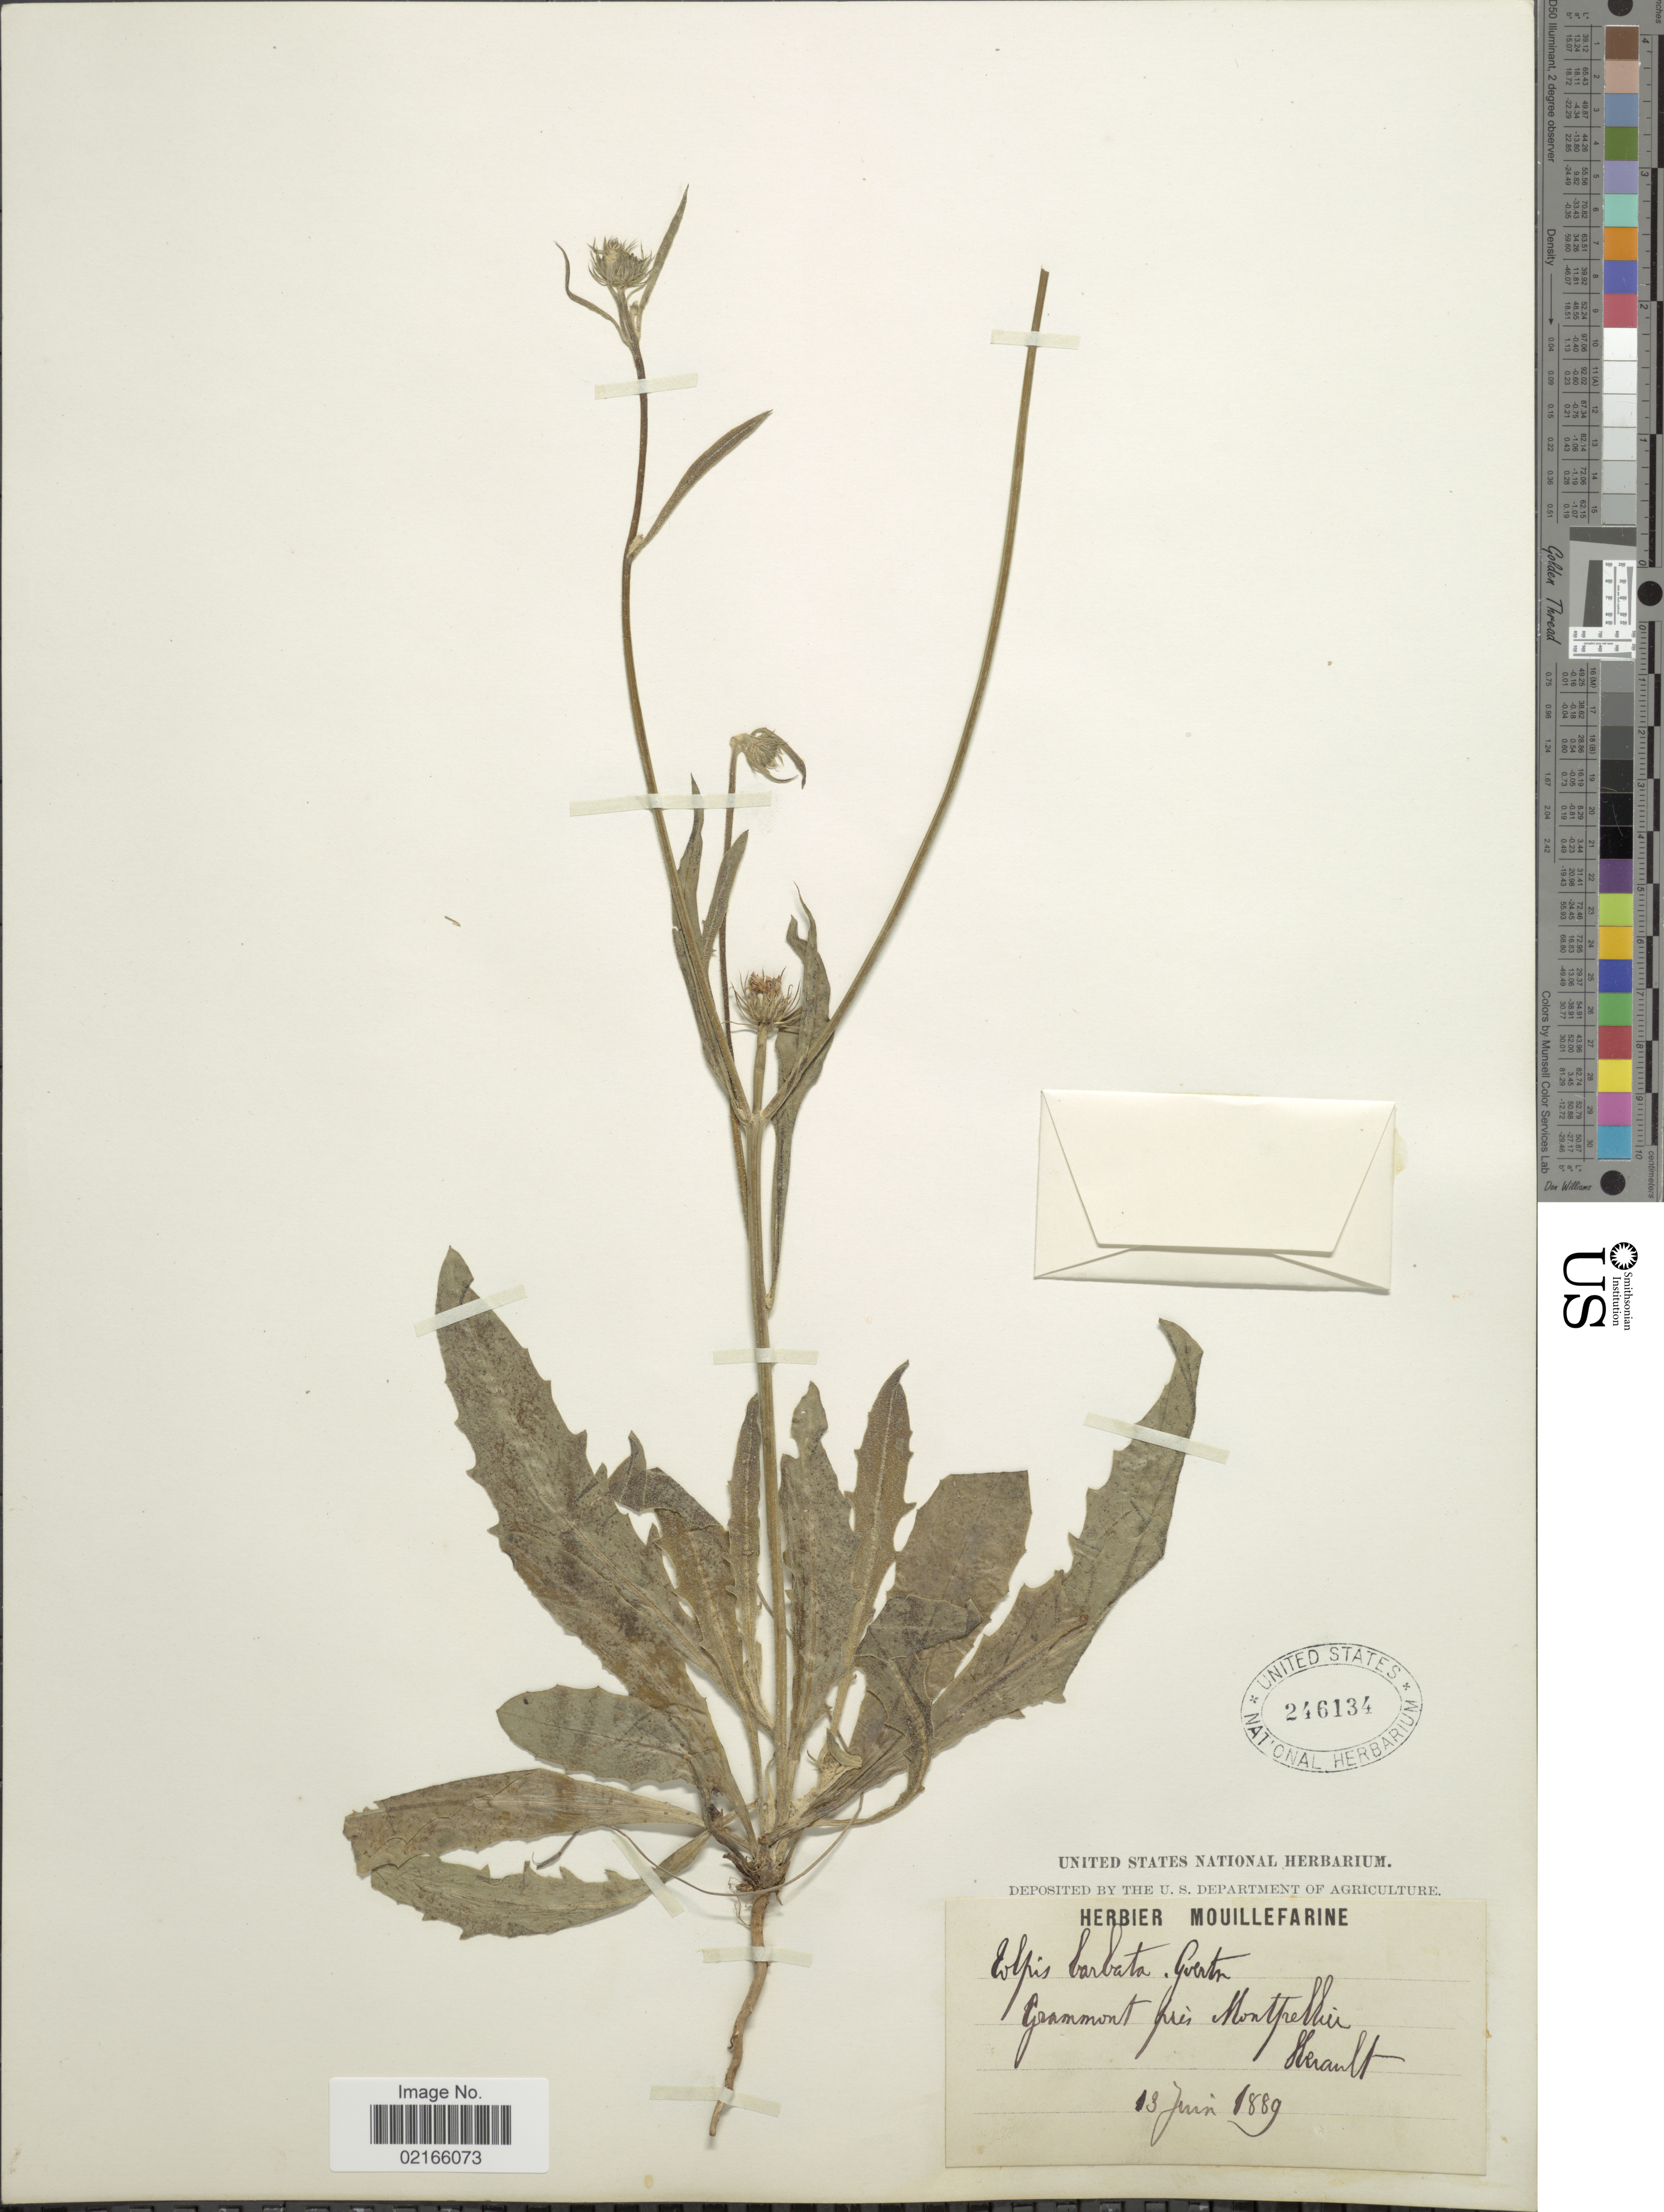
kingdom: Plantae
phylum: Tracheophyta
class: Magnoliopsida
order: Asterales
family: Asteraceae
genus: Tolpis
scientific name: Tolpis barbata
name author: (L.) Gaertn.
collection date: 1889-06-13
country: France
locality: Herault, Grammont prés Montpellier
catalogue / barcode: US 246134